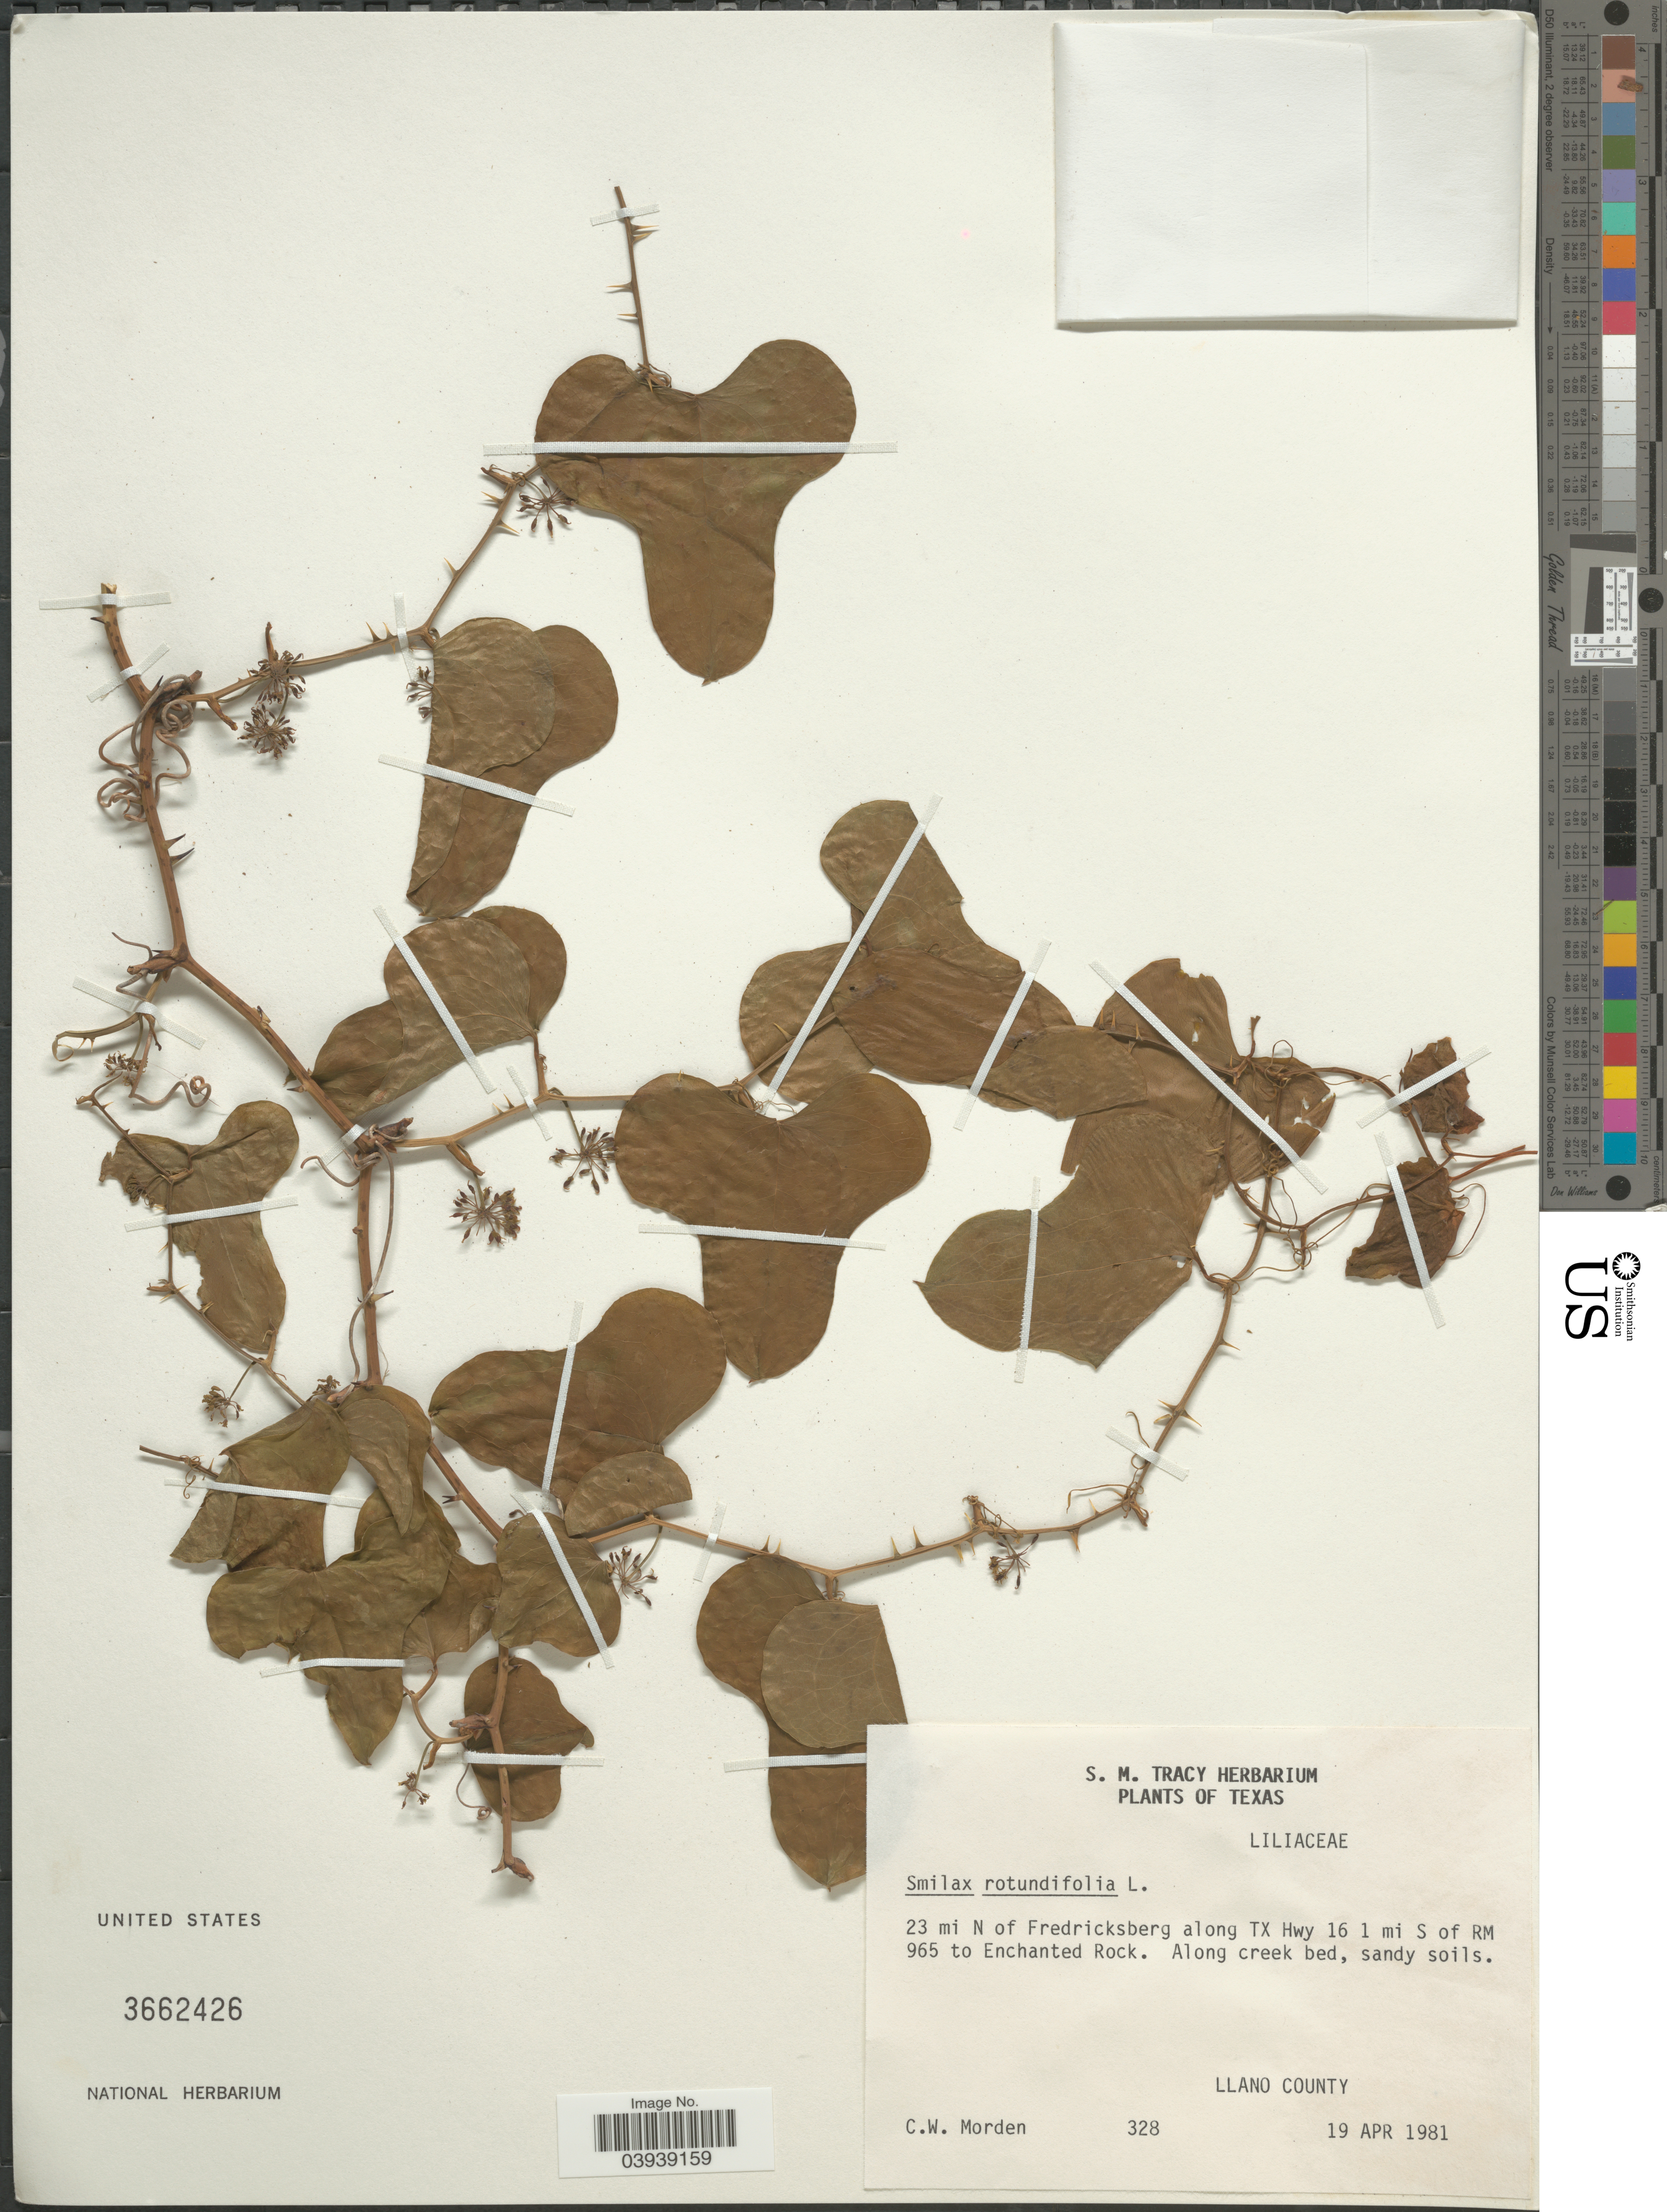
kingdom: Plantae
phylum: Tracheophyta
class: Liliopsida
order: Liliales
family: Smilacaceae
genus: Smilax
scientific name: Smilax rotundifolia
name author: L.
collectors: C. Morden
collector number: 328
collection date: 1981-04-19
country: United States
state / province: Texas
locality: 23 mi N of Fredricksberg along TX Hwy 16 1 mi S of RM 965 to Enchanted Rock. Along creek bed, sandy soils. Llano County.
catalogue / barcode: US 3662426